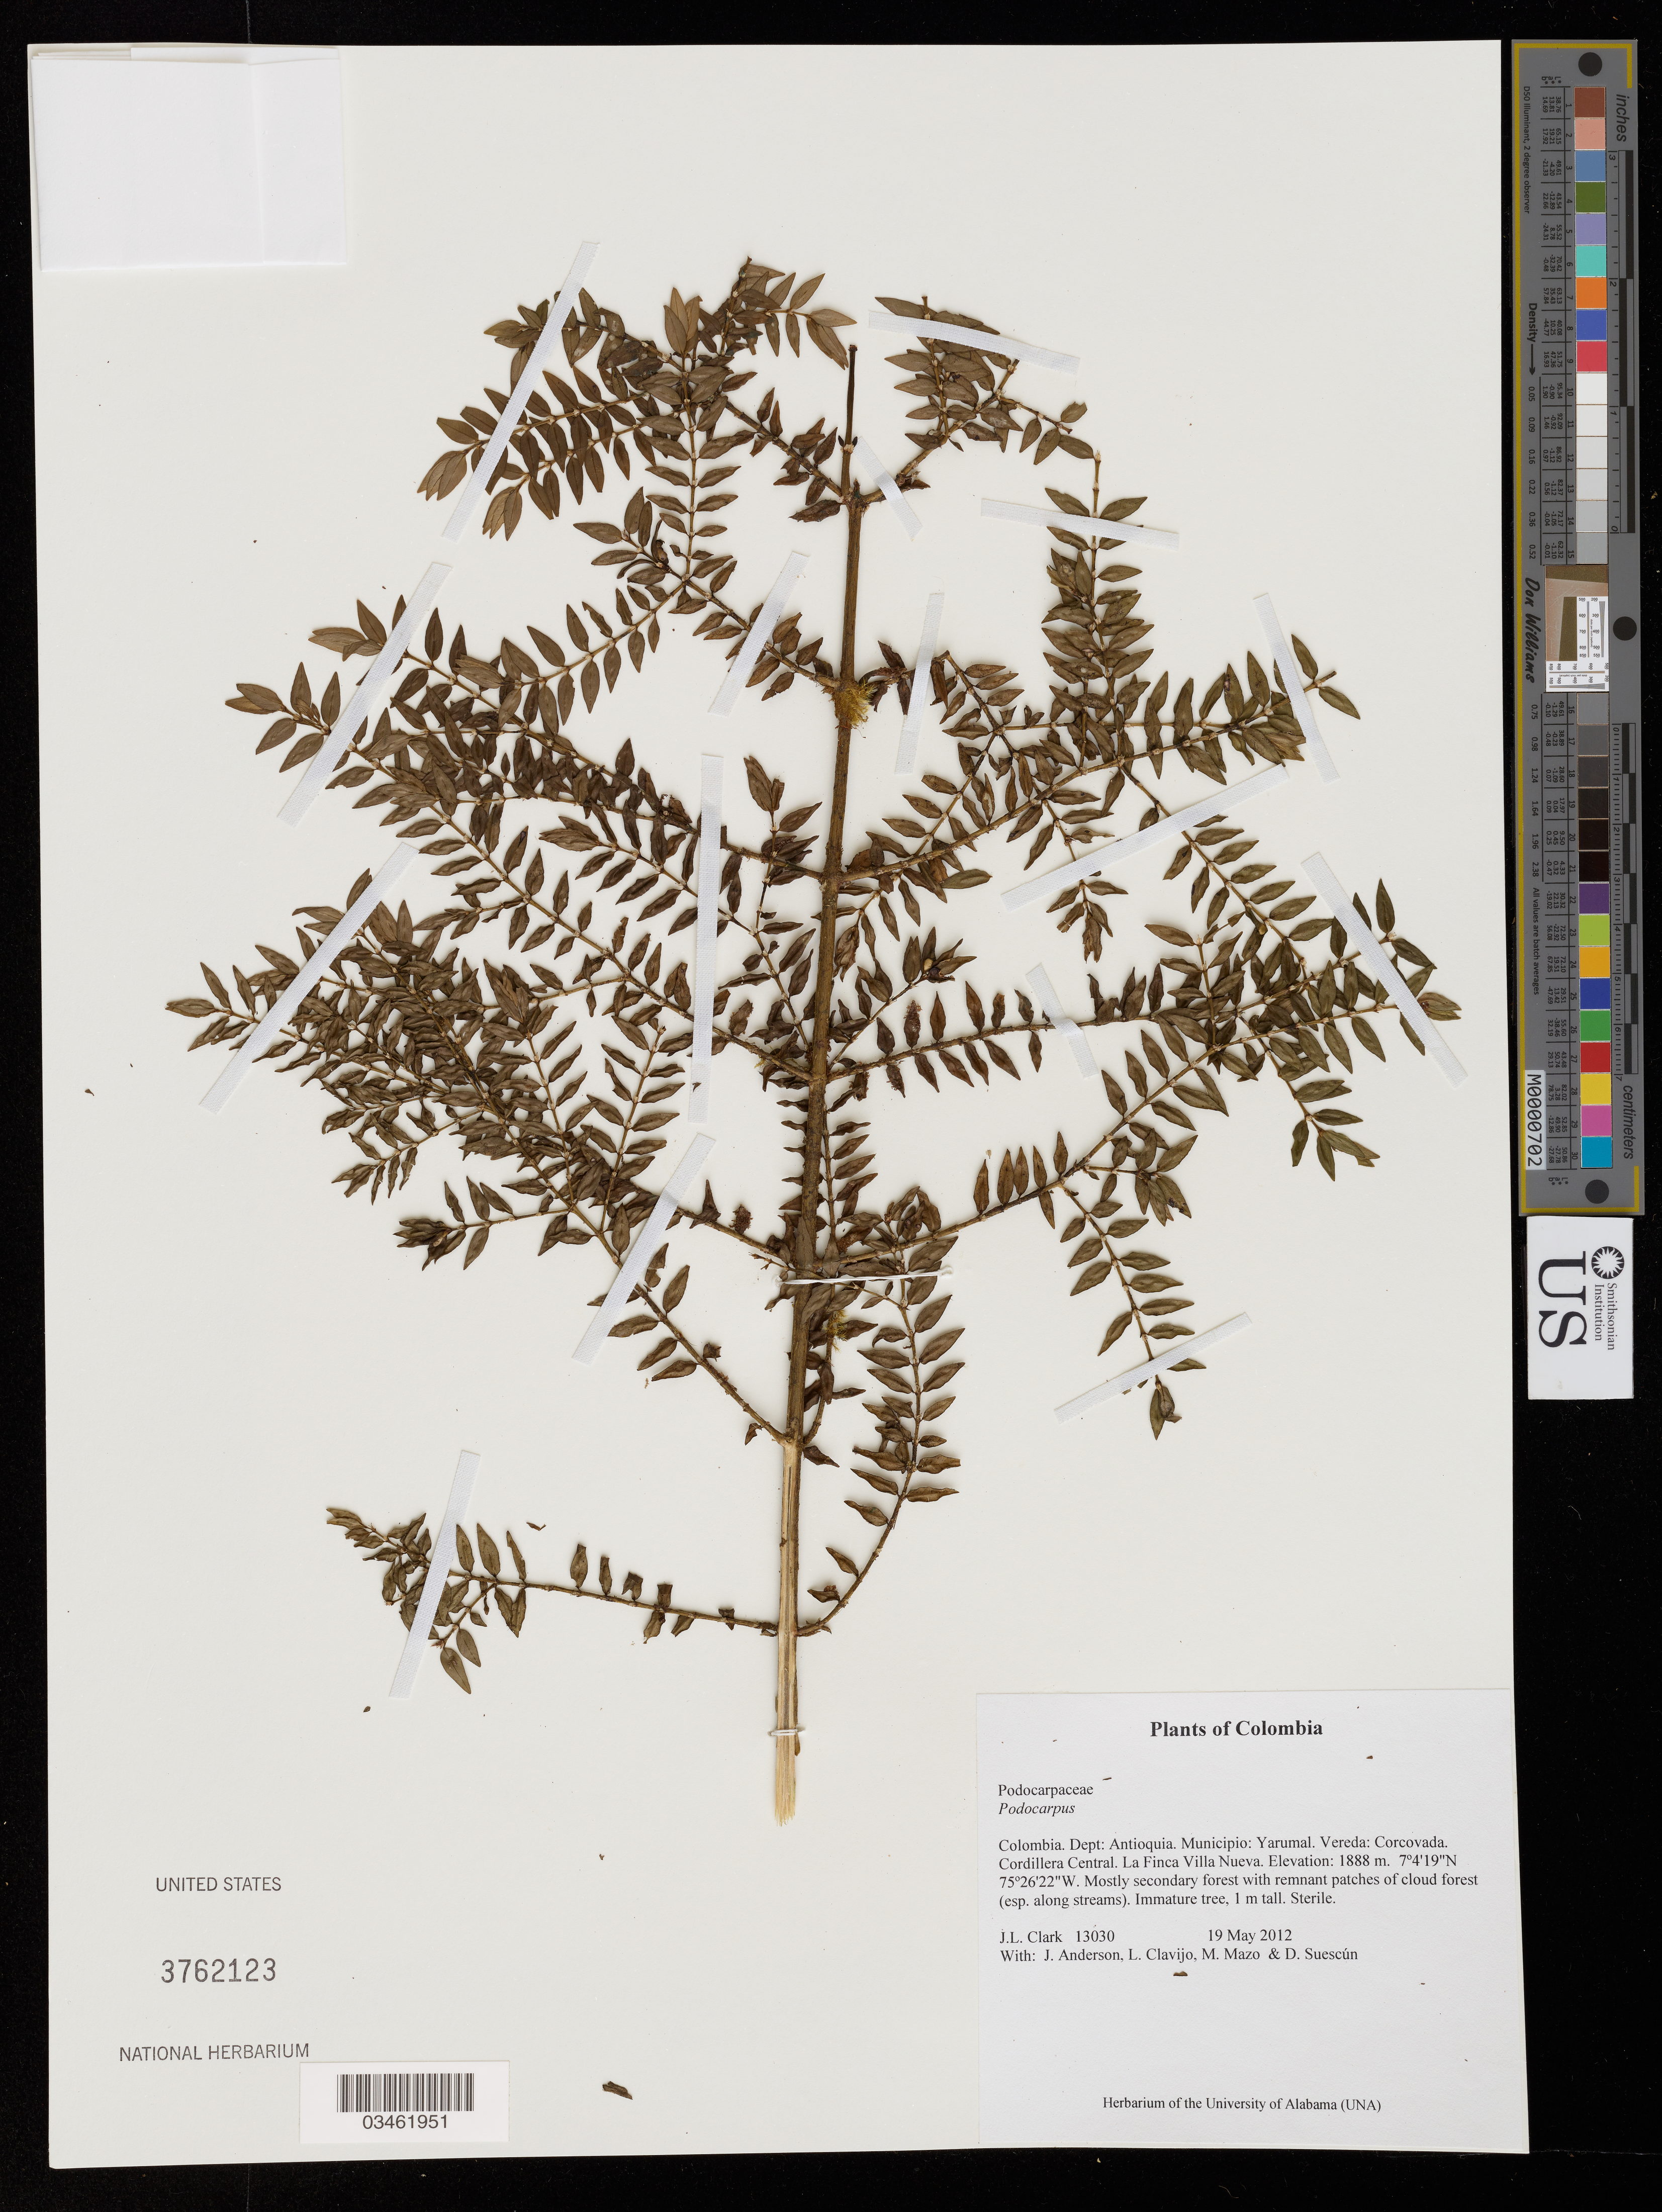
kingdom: Plantae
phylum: Tracheophyta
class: Pinopsida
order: Pinales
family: Podocarpaceae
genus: Podocarpus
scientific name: Podocarpus sp.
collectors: J. L. Clark, J. Anderson, L. Clavijo, M. Mazo & D. Suescún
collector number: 13030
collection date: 2012-05-19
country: Colombia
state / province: Antioquia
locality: Dept: Antioquia. Municipio: Yarumal. Vereda: Corcovada. Cordillera Central. La Finca Villa Nueva.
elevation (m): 1888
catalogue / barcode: US 3762123